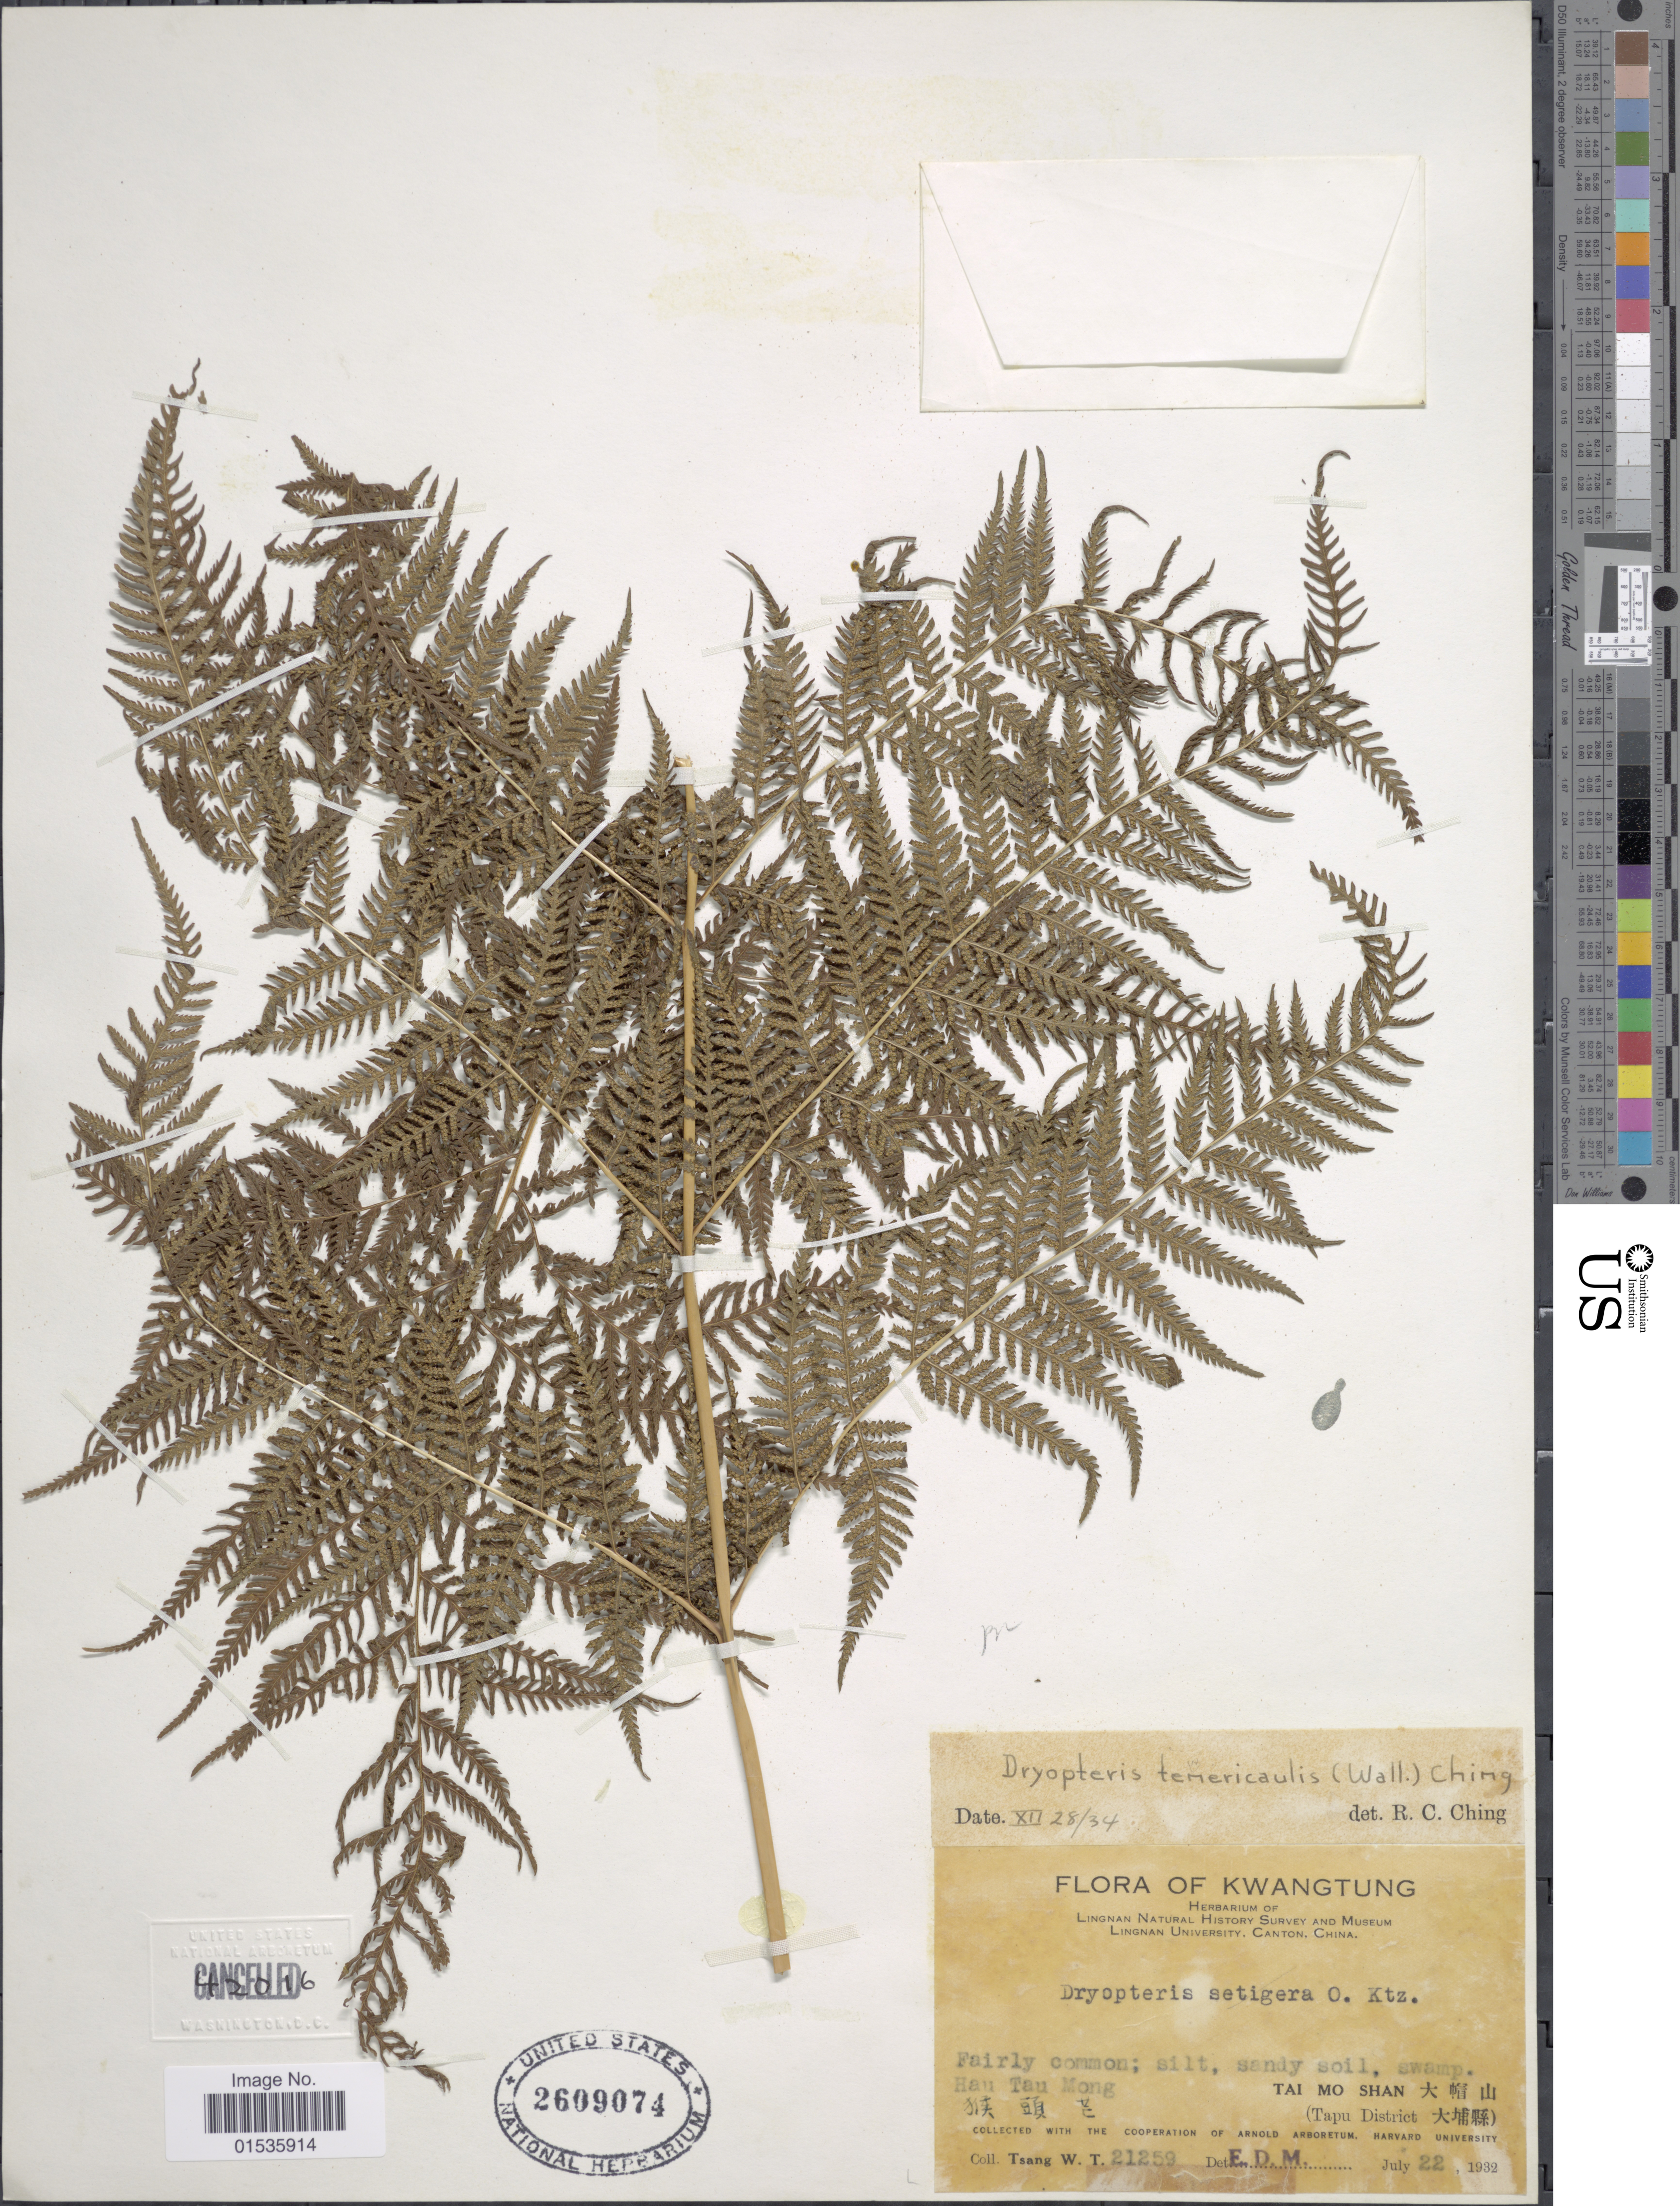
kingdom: Plantae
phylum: Tracheophyta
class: Polypodiopsida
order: Polypodiales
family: Thelypteridaceae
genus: Macrothelypteris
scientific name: Macrothelypteris torresiana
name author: (Gaudich.) Ching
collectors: W. T. Tsang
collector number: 21259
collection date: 1932-07-22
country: China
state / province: Guangdong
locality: Kwangtung, Tai Mo Shan X, (Tapu District X). Hau Tau Mong.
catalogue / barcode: US 2609074